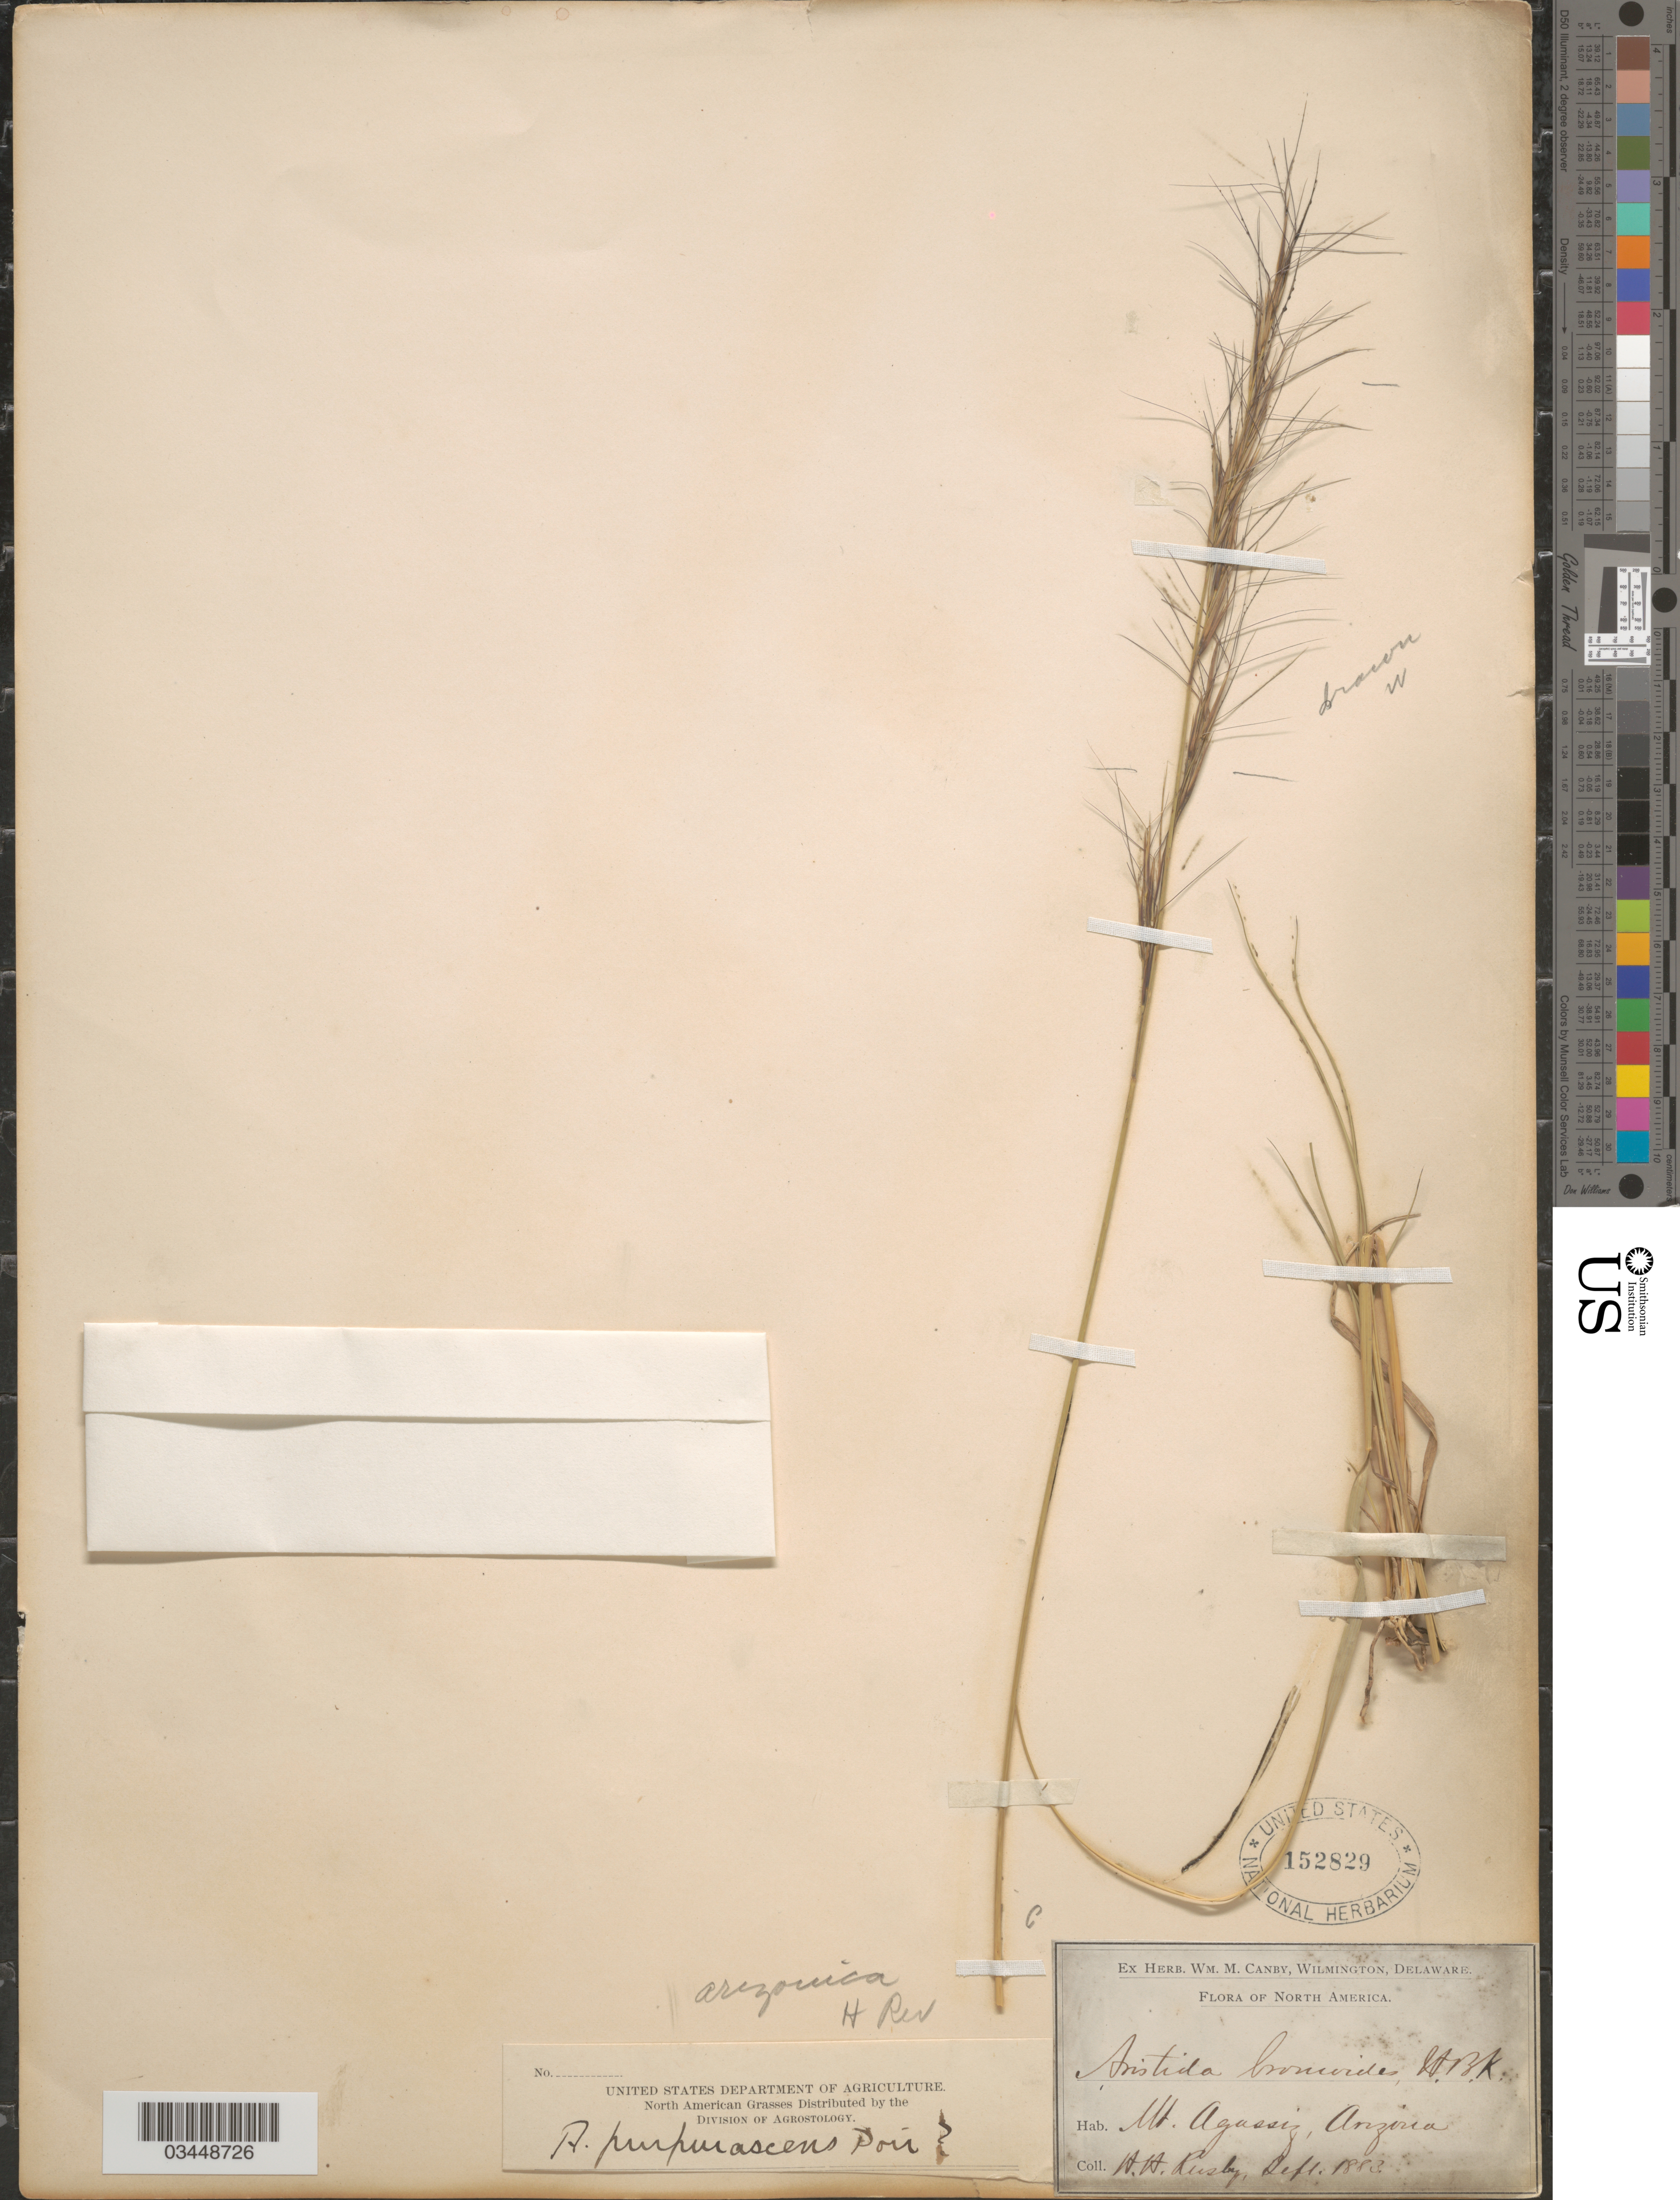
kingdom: Plantae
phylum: Tracheophyta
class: Liliopsida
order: Poales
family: Poaceae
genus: Aristida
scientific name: Aristida arizonica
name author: Vasey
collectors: H. H. Rusby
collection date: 1883-09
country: United States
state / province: Arizona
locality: Mt. Agassiz.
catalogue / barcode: US 152829